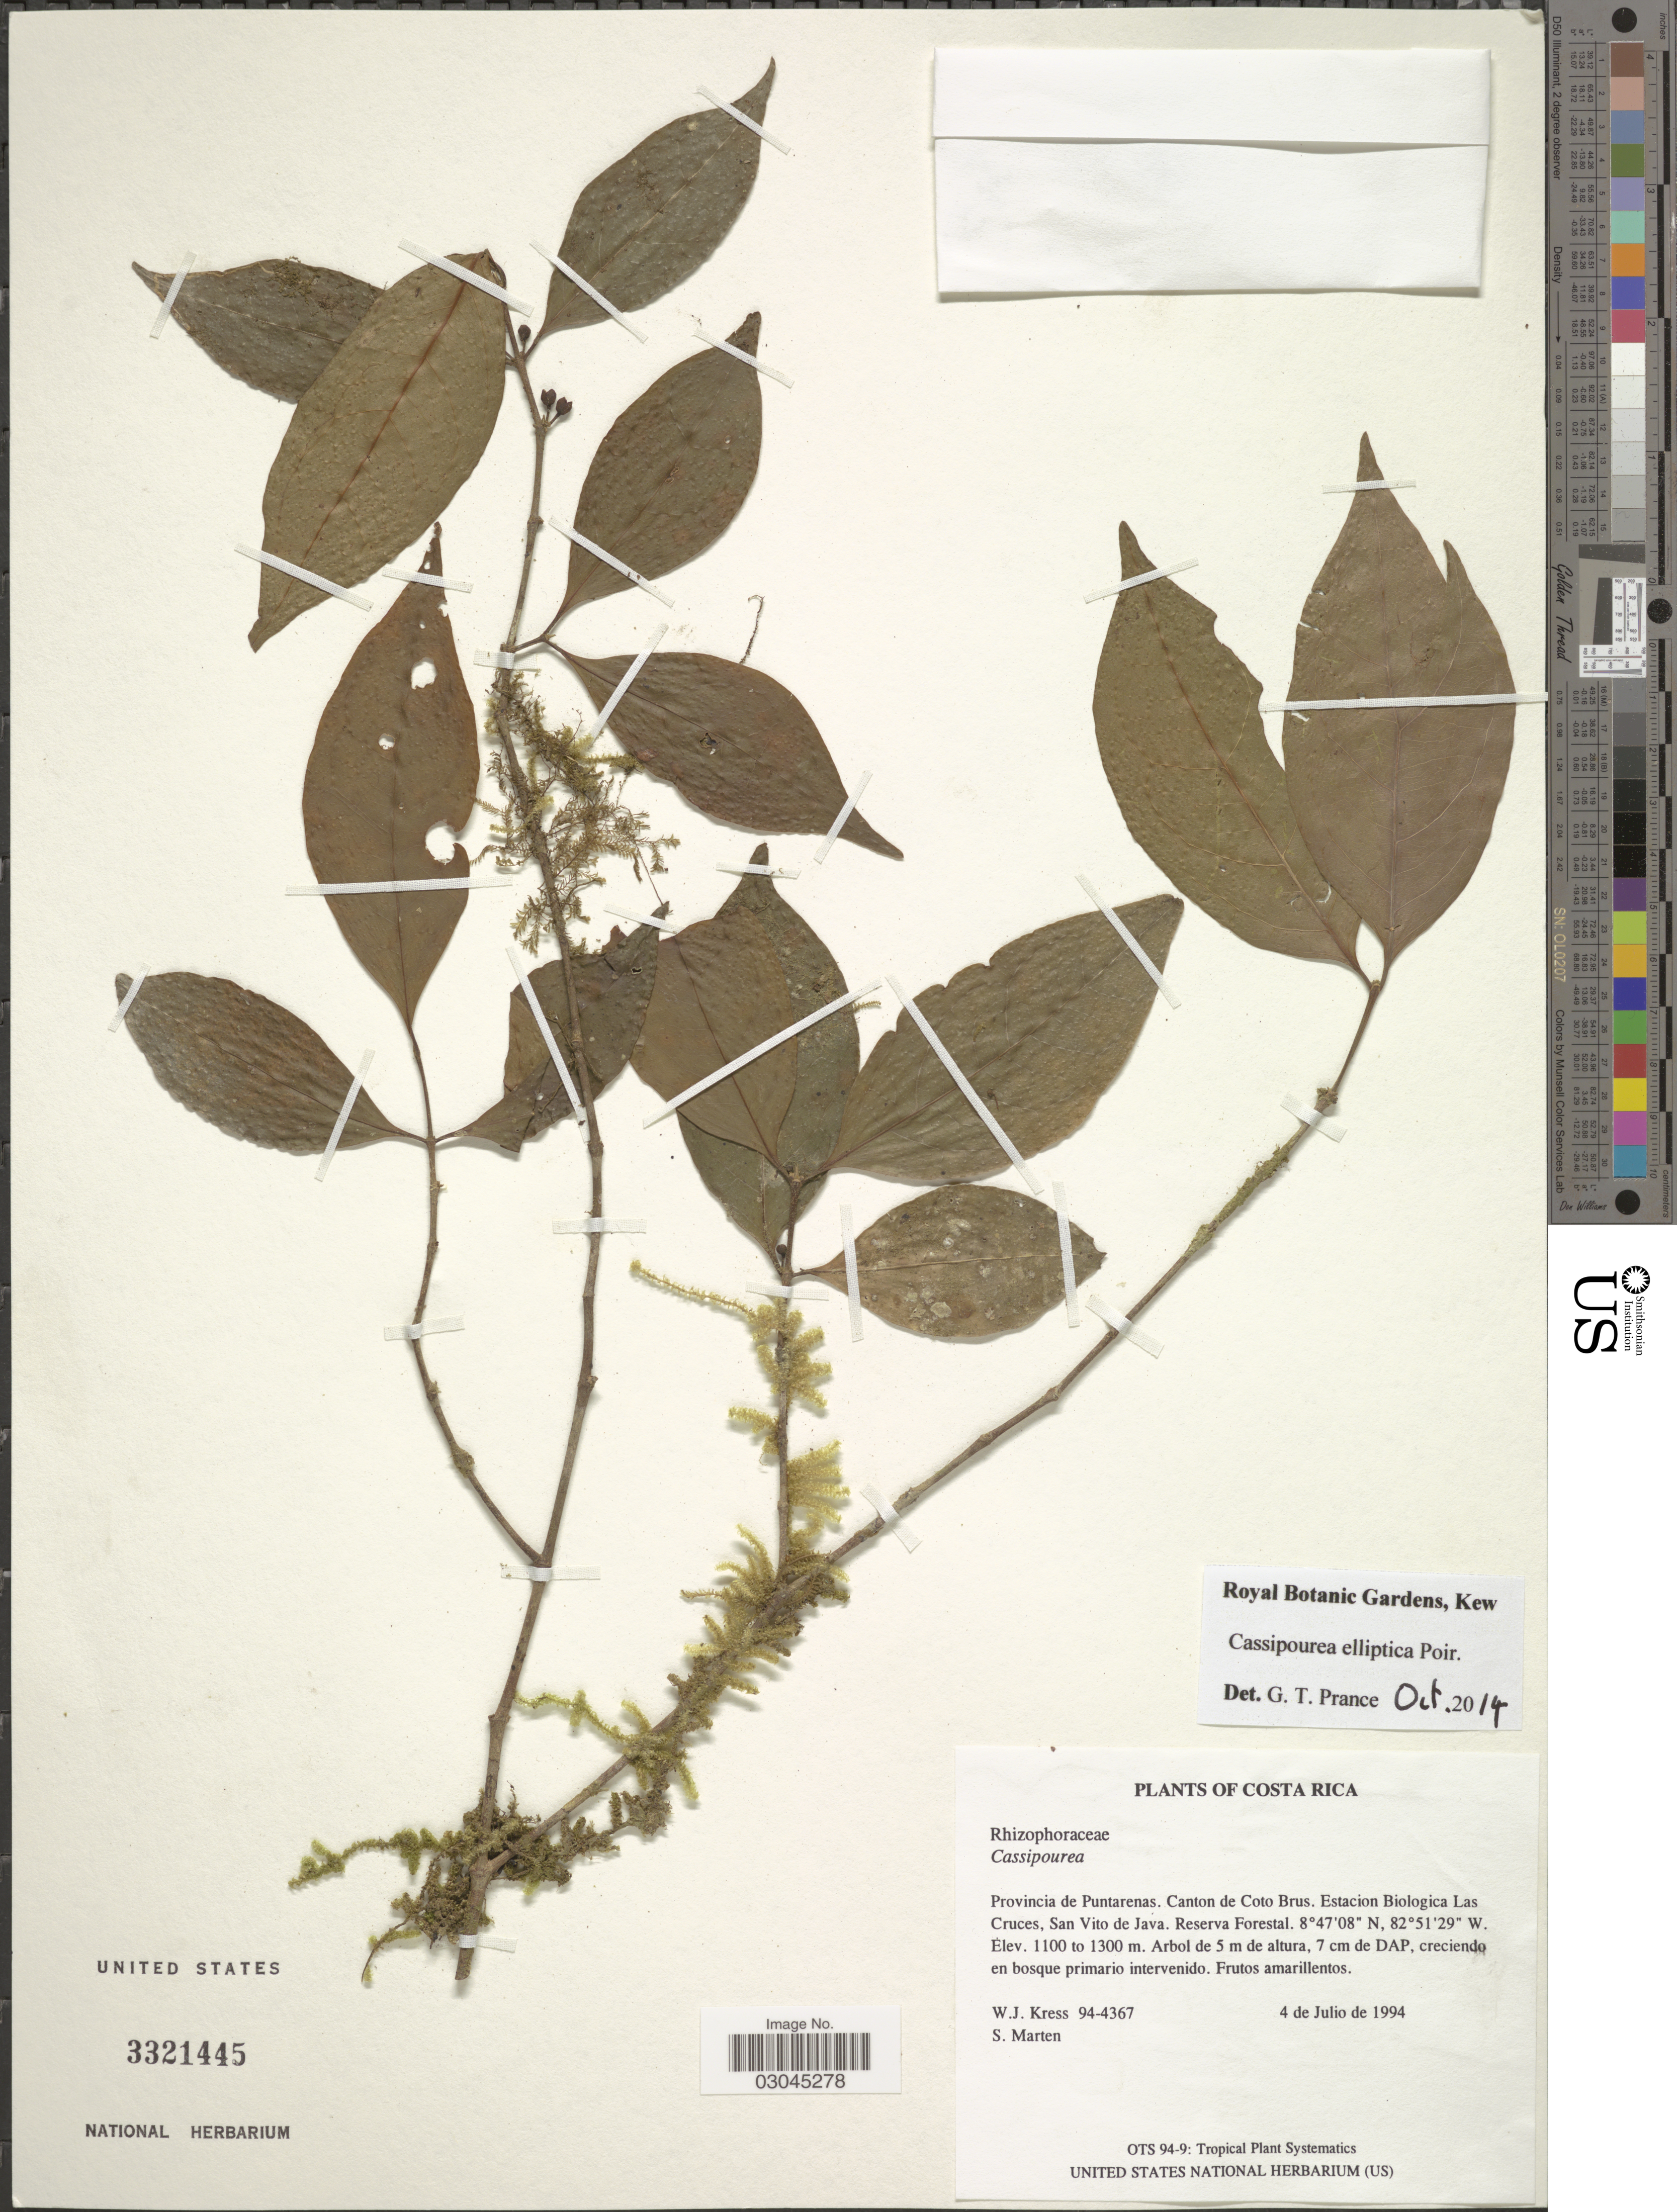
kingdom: Plantae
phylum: Tracheophyta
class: Magnoliopsida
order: Malpighiales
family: Rhizophoraceae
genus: Cassipourea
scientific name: Cassipourea elliptica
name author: (Sw.) Poir.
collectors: W. J. Kress & S. Marten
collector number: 94-4367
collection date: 1994-07-04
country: Costa Rica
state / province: Puntarenas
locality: Canton de Coto Brus. Estacion Biologica Las Cruces, San Vito de Java. Reserva Forestal.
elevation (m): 1100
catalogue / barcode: US 3321445